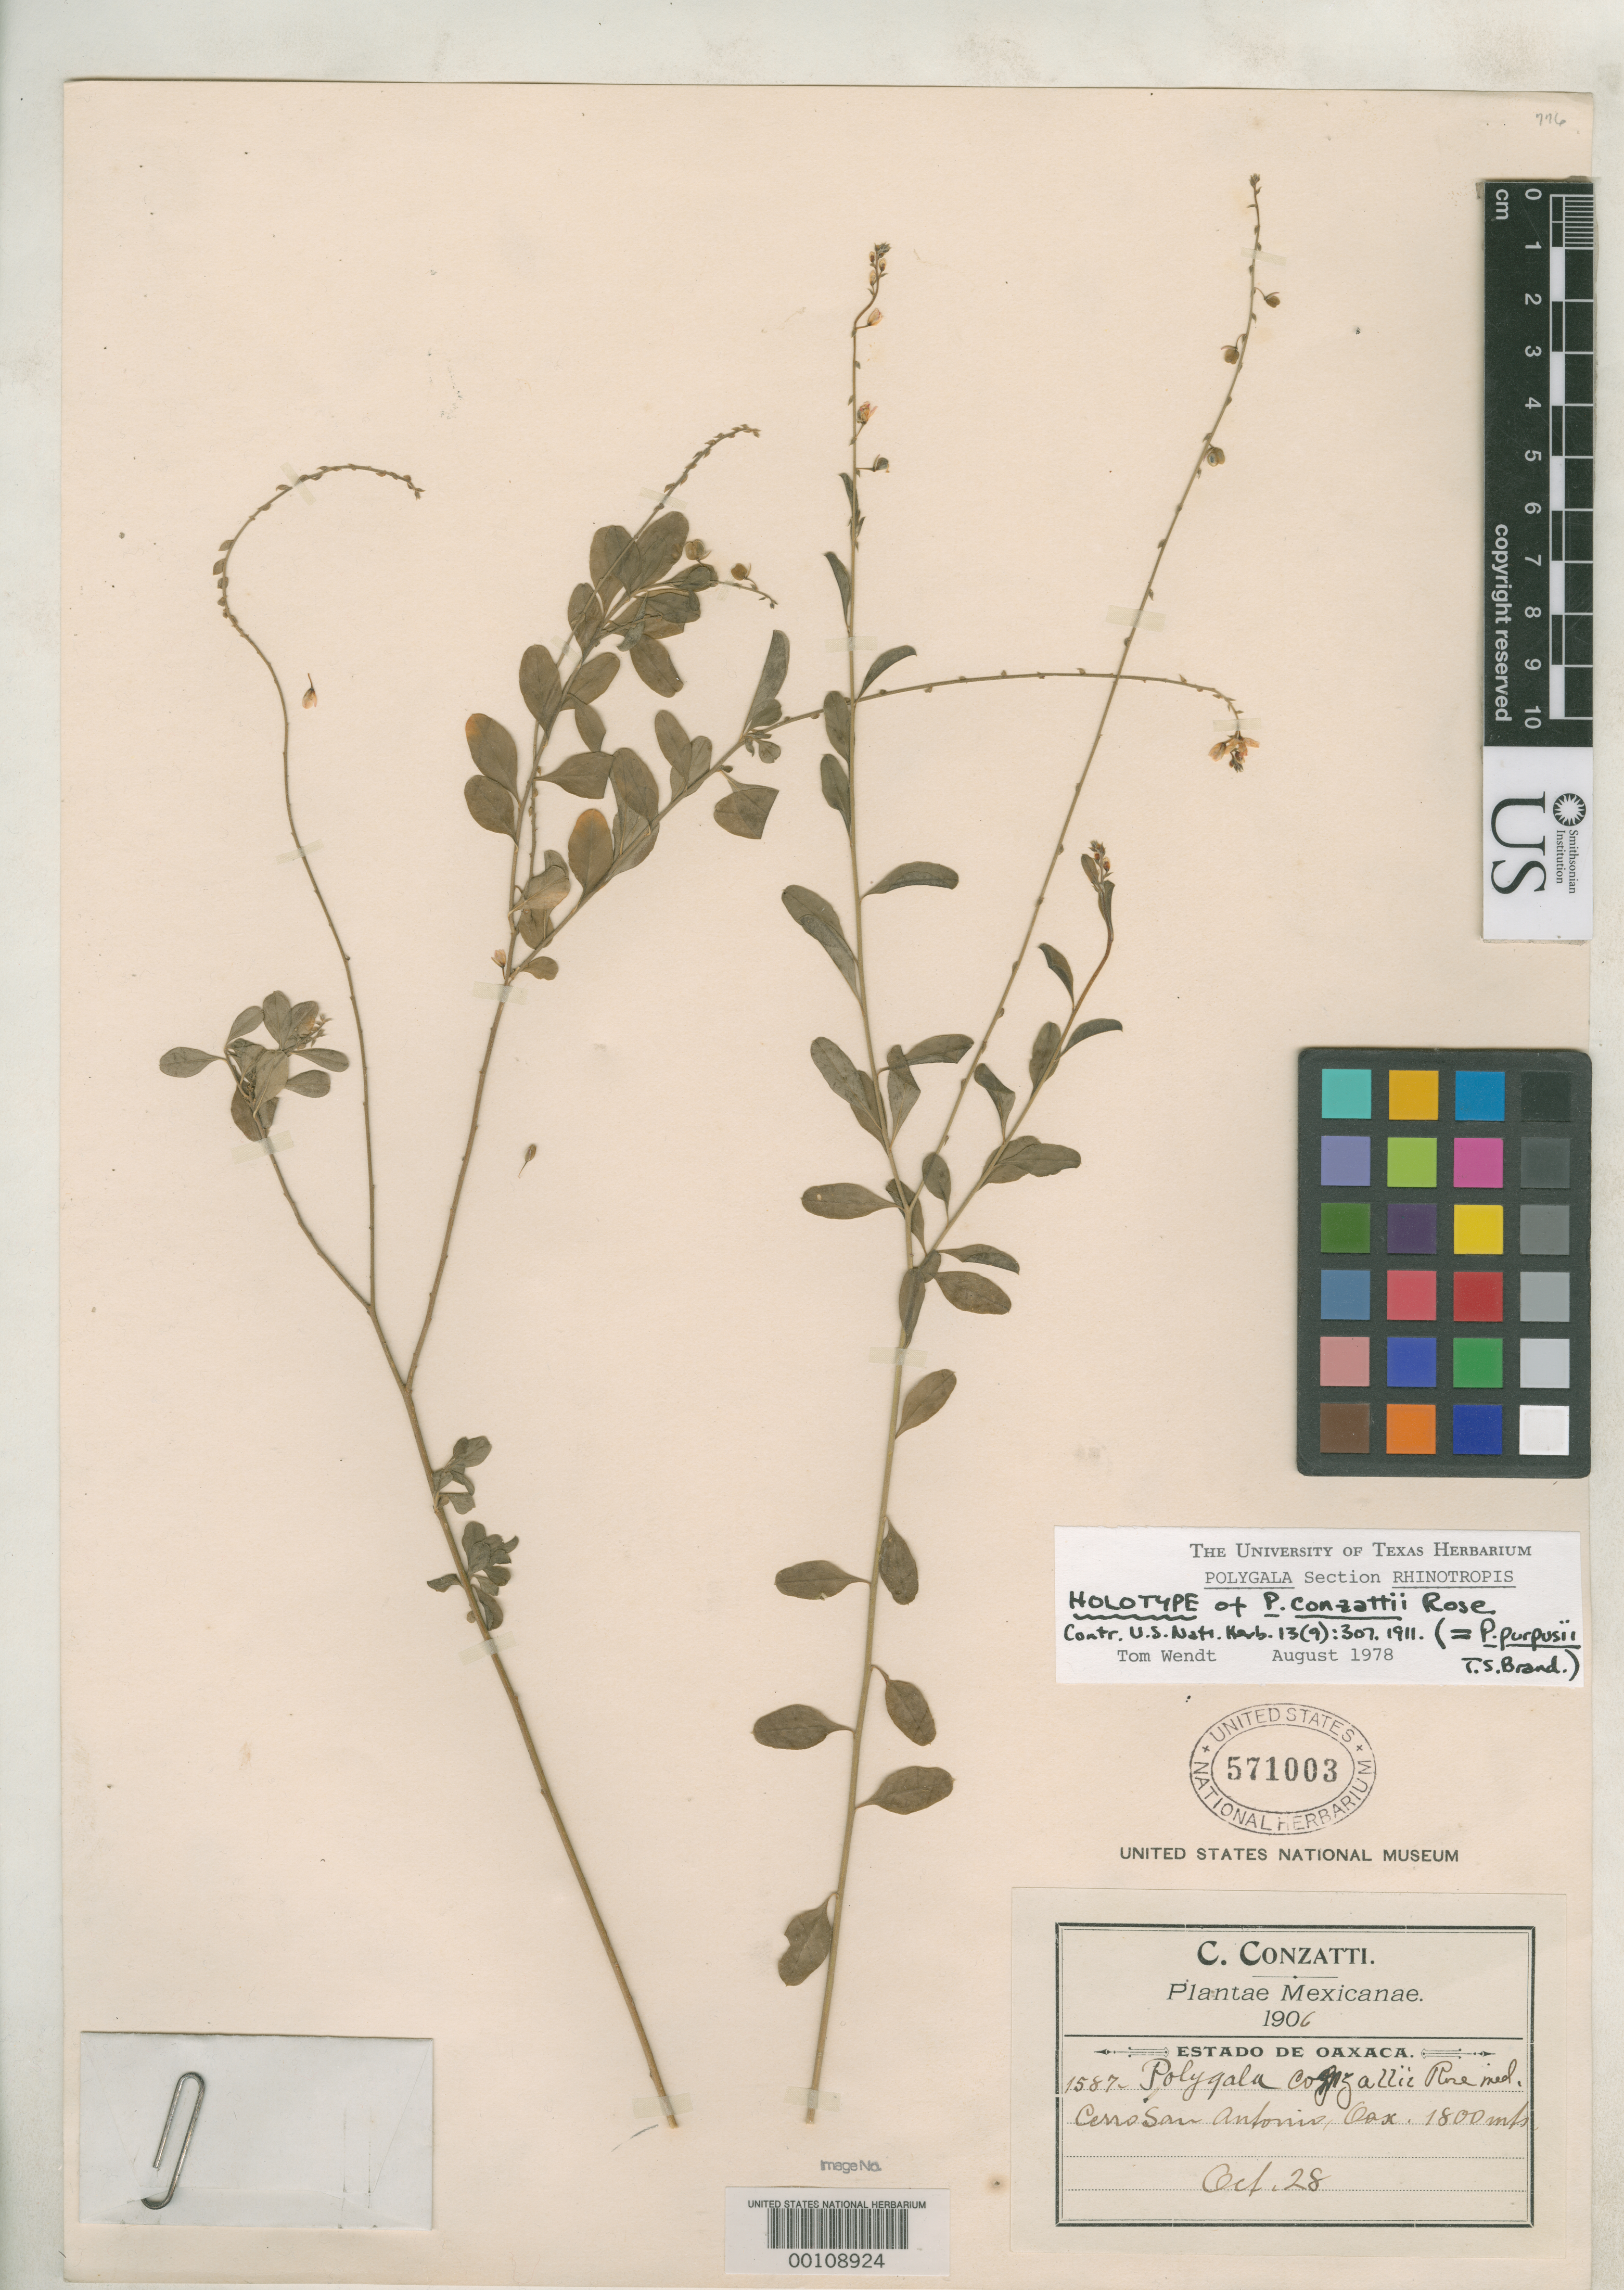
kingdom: Plantae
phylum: Tracheophyta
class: Magnoliopsida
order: Fabales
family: Polygalaceae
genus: Polygala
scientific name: Polygala conzattii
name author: Rose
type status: Holotype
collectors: C. Conzatti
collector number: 1587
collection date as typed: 28 Oct 1906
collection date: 1906-10-28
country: Mexico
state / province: Oaxaca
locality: Cerro San Antonio.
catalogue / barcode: US 571003